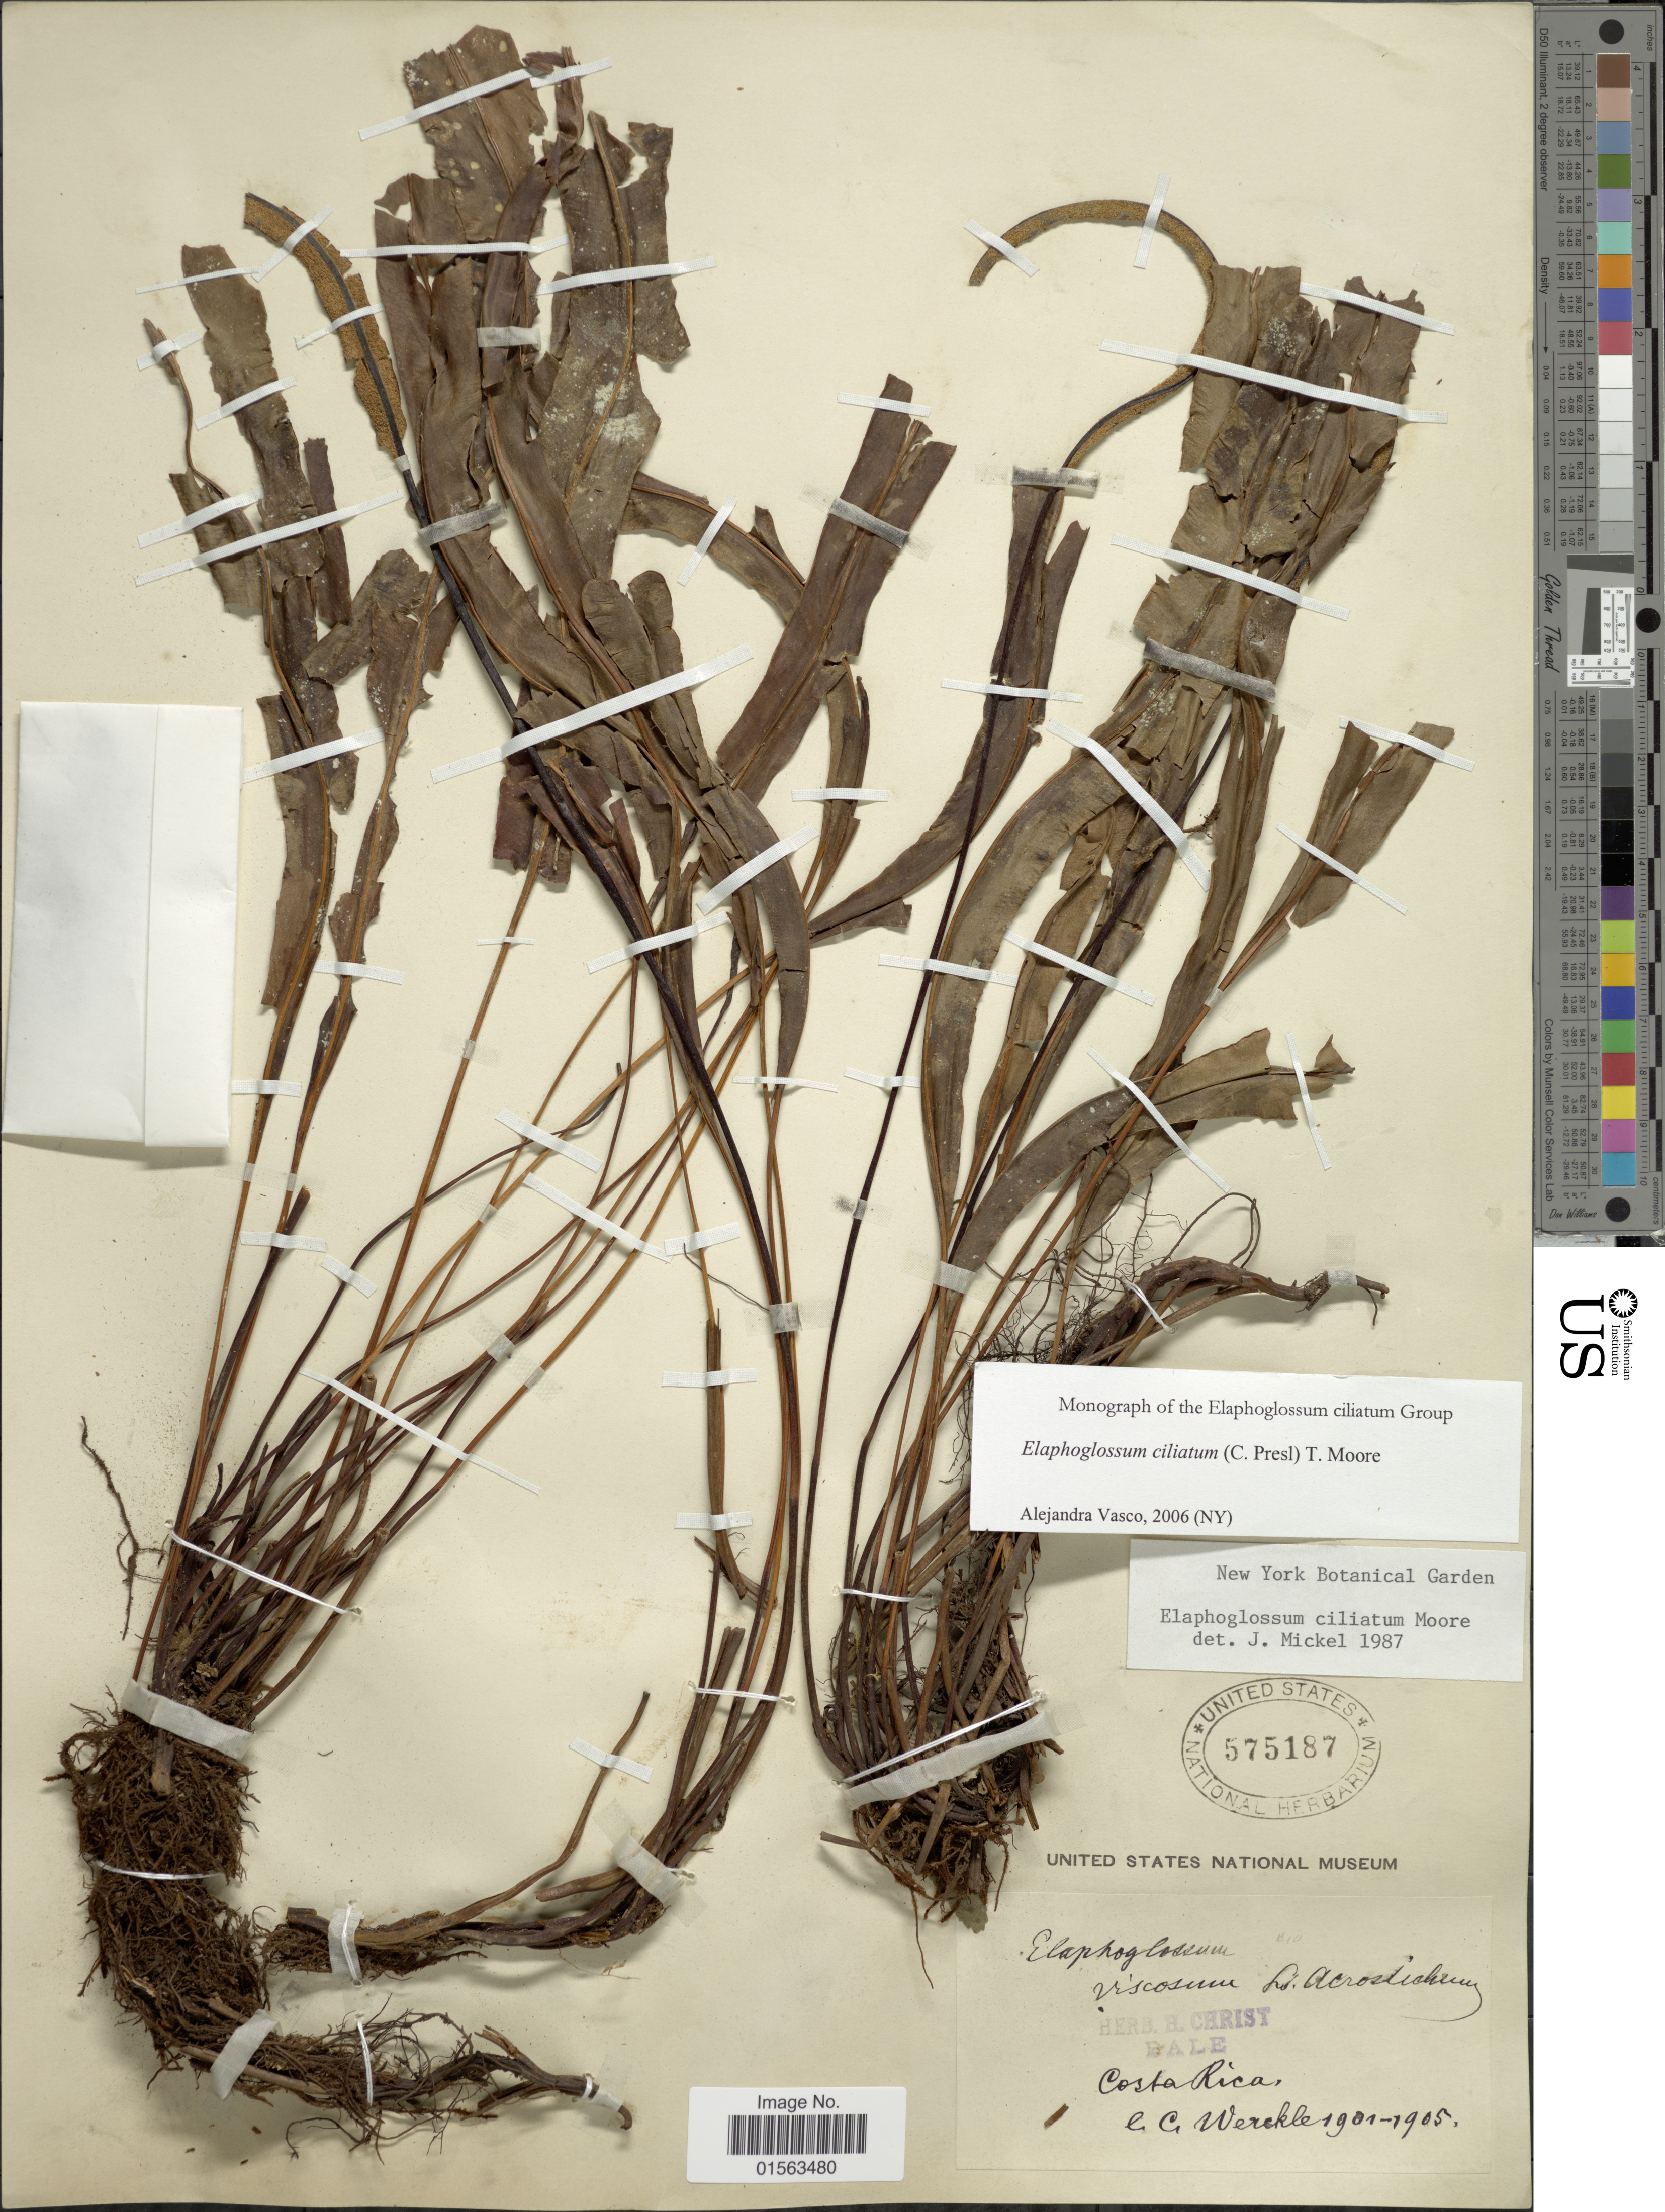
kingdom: Plantae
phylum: Tracheophyta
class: Polypodiopsida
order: Polypodiales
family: Dryopteridaceae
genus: Elaphoglossum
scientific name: Elaphoglossum ciliatum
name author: (C. Presl) T. Moore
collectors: C. Wercklé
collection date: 1901/1905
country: Costa Rica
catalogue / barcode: US 575187